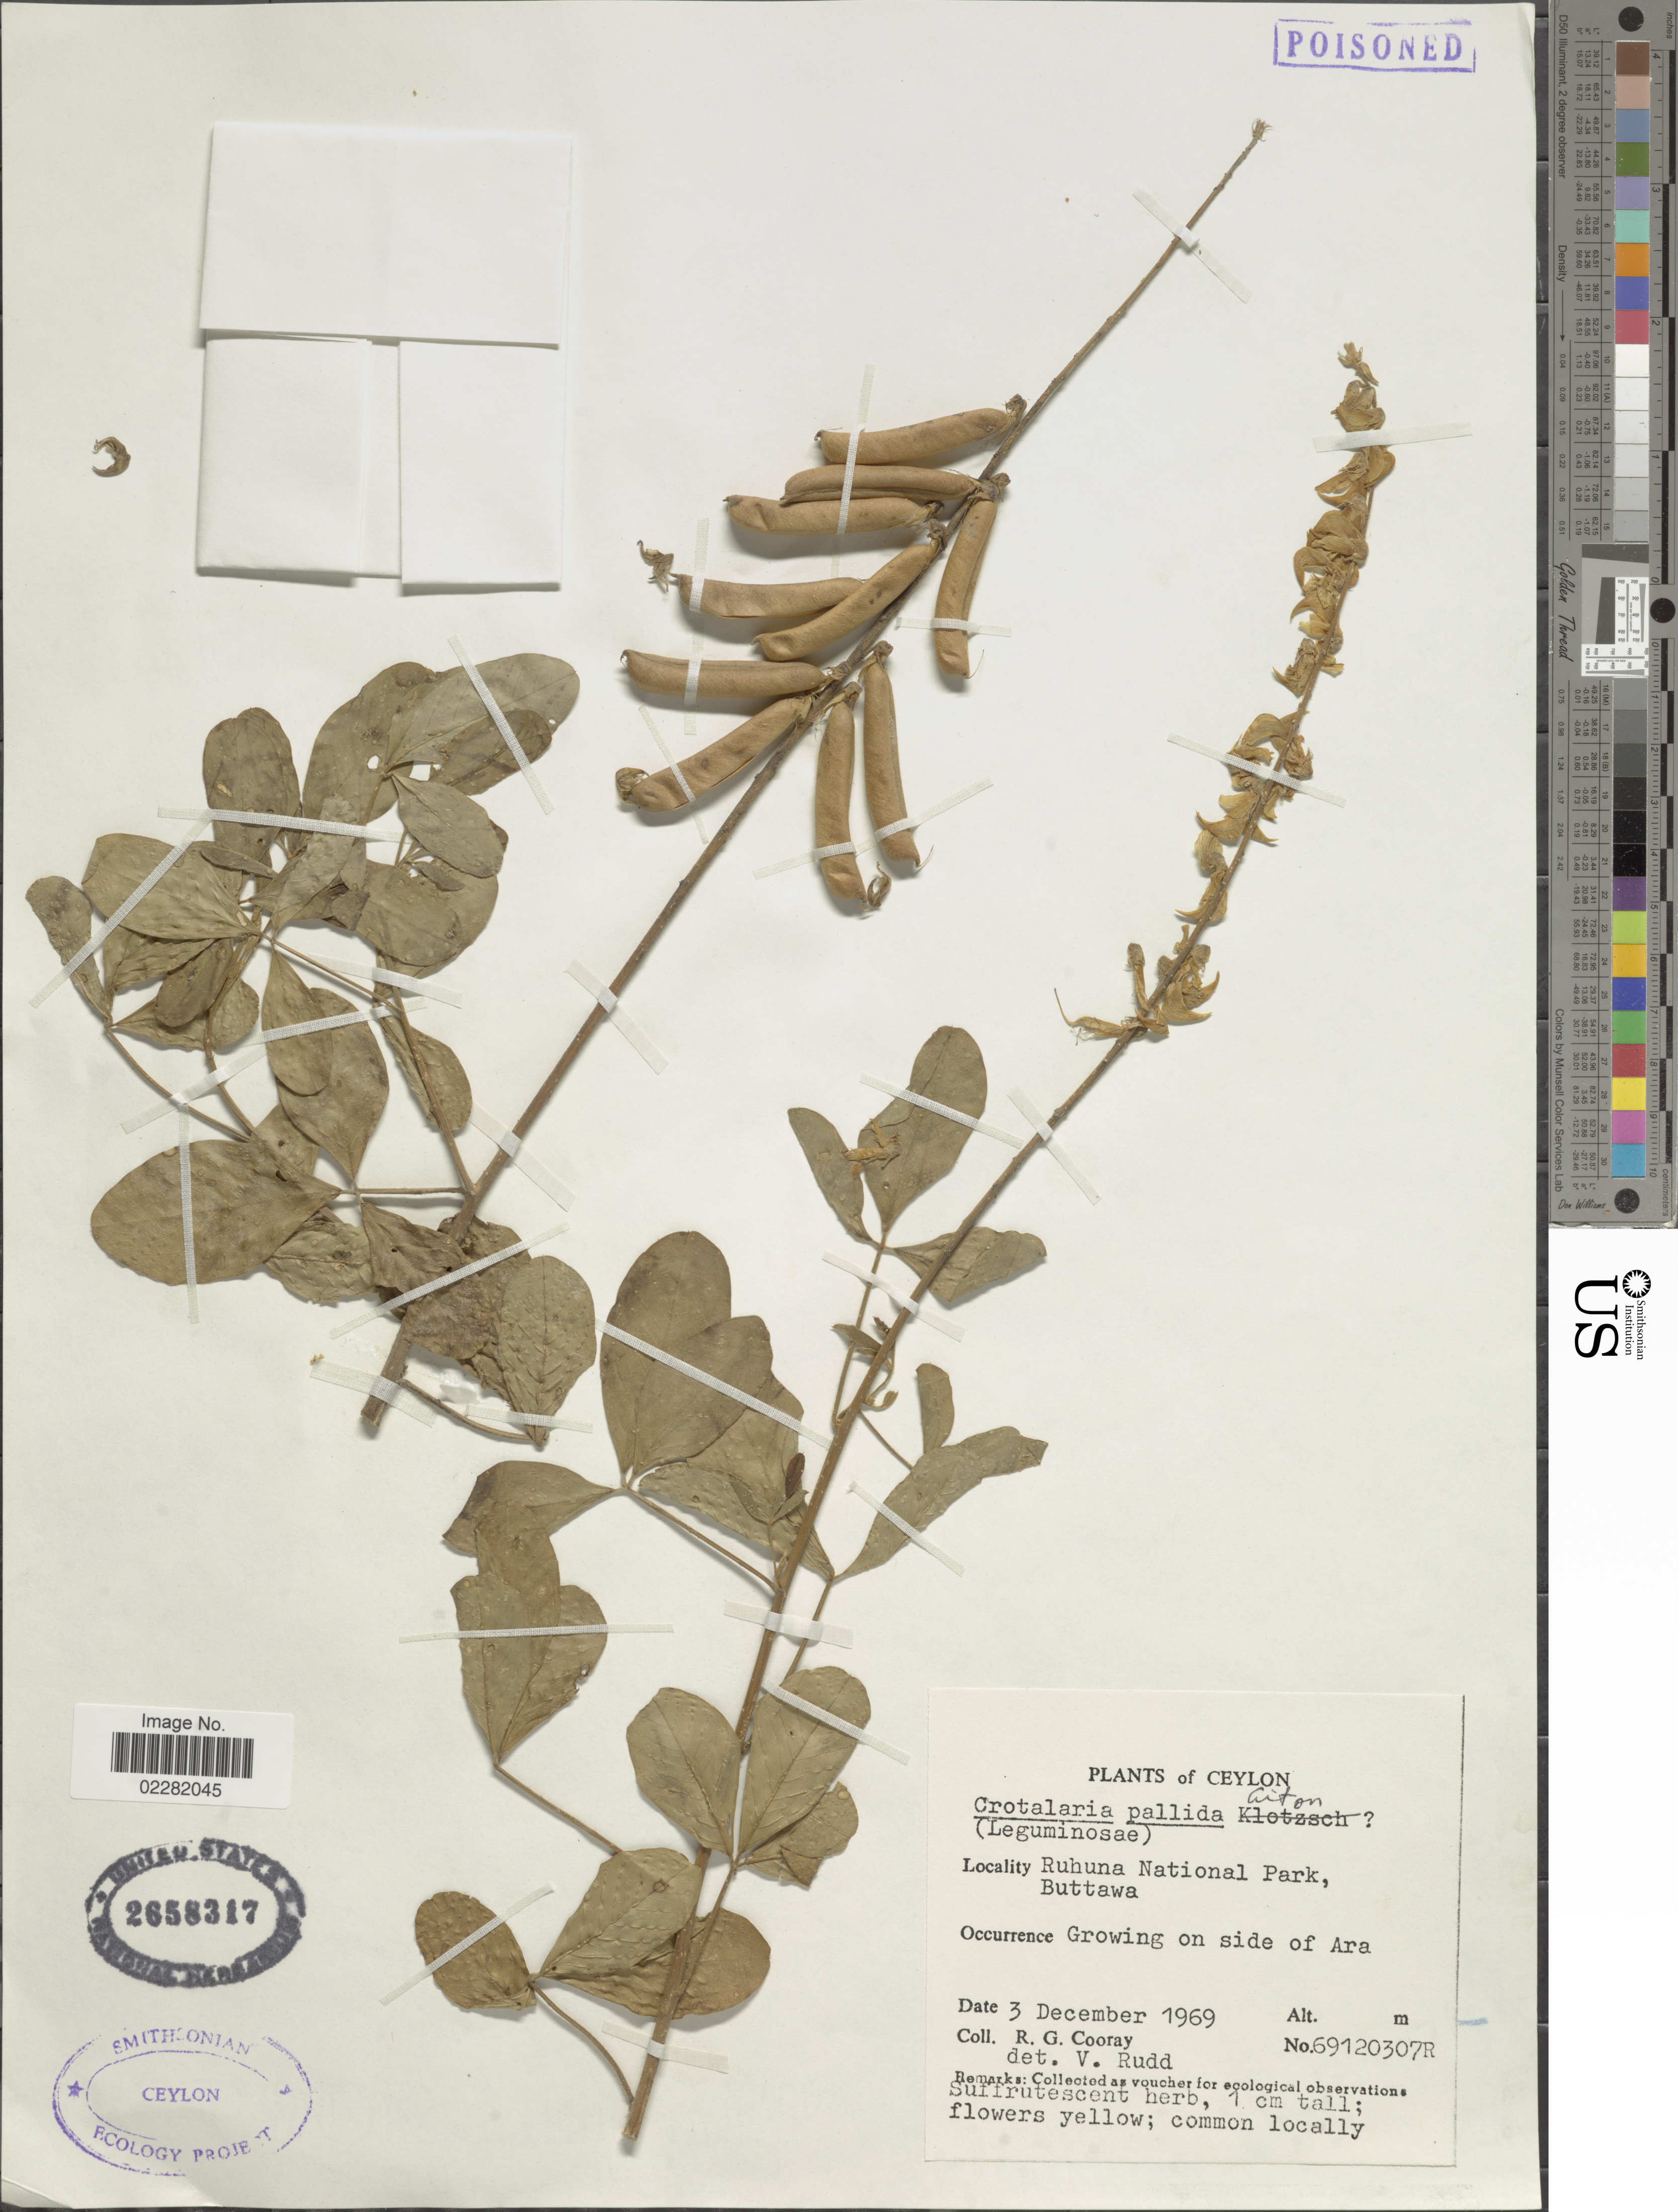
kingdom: Plantae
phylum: Tracheophyta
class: Magnoliopsida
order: Fabales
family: Fabaceae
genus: Crotalaria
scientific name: Crotalaria pallida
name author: Aiton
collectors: R. Cooray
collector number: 69120307R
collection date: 1969-12-03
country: Sri Lanka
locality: Ceylon, Ruhuna National Park, Buttawa, on side of Ara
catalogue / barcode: US 2658317